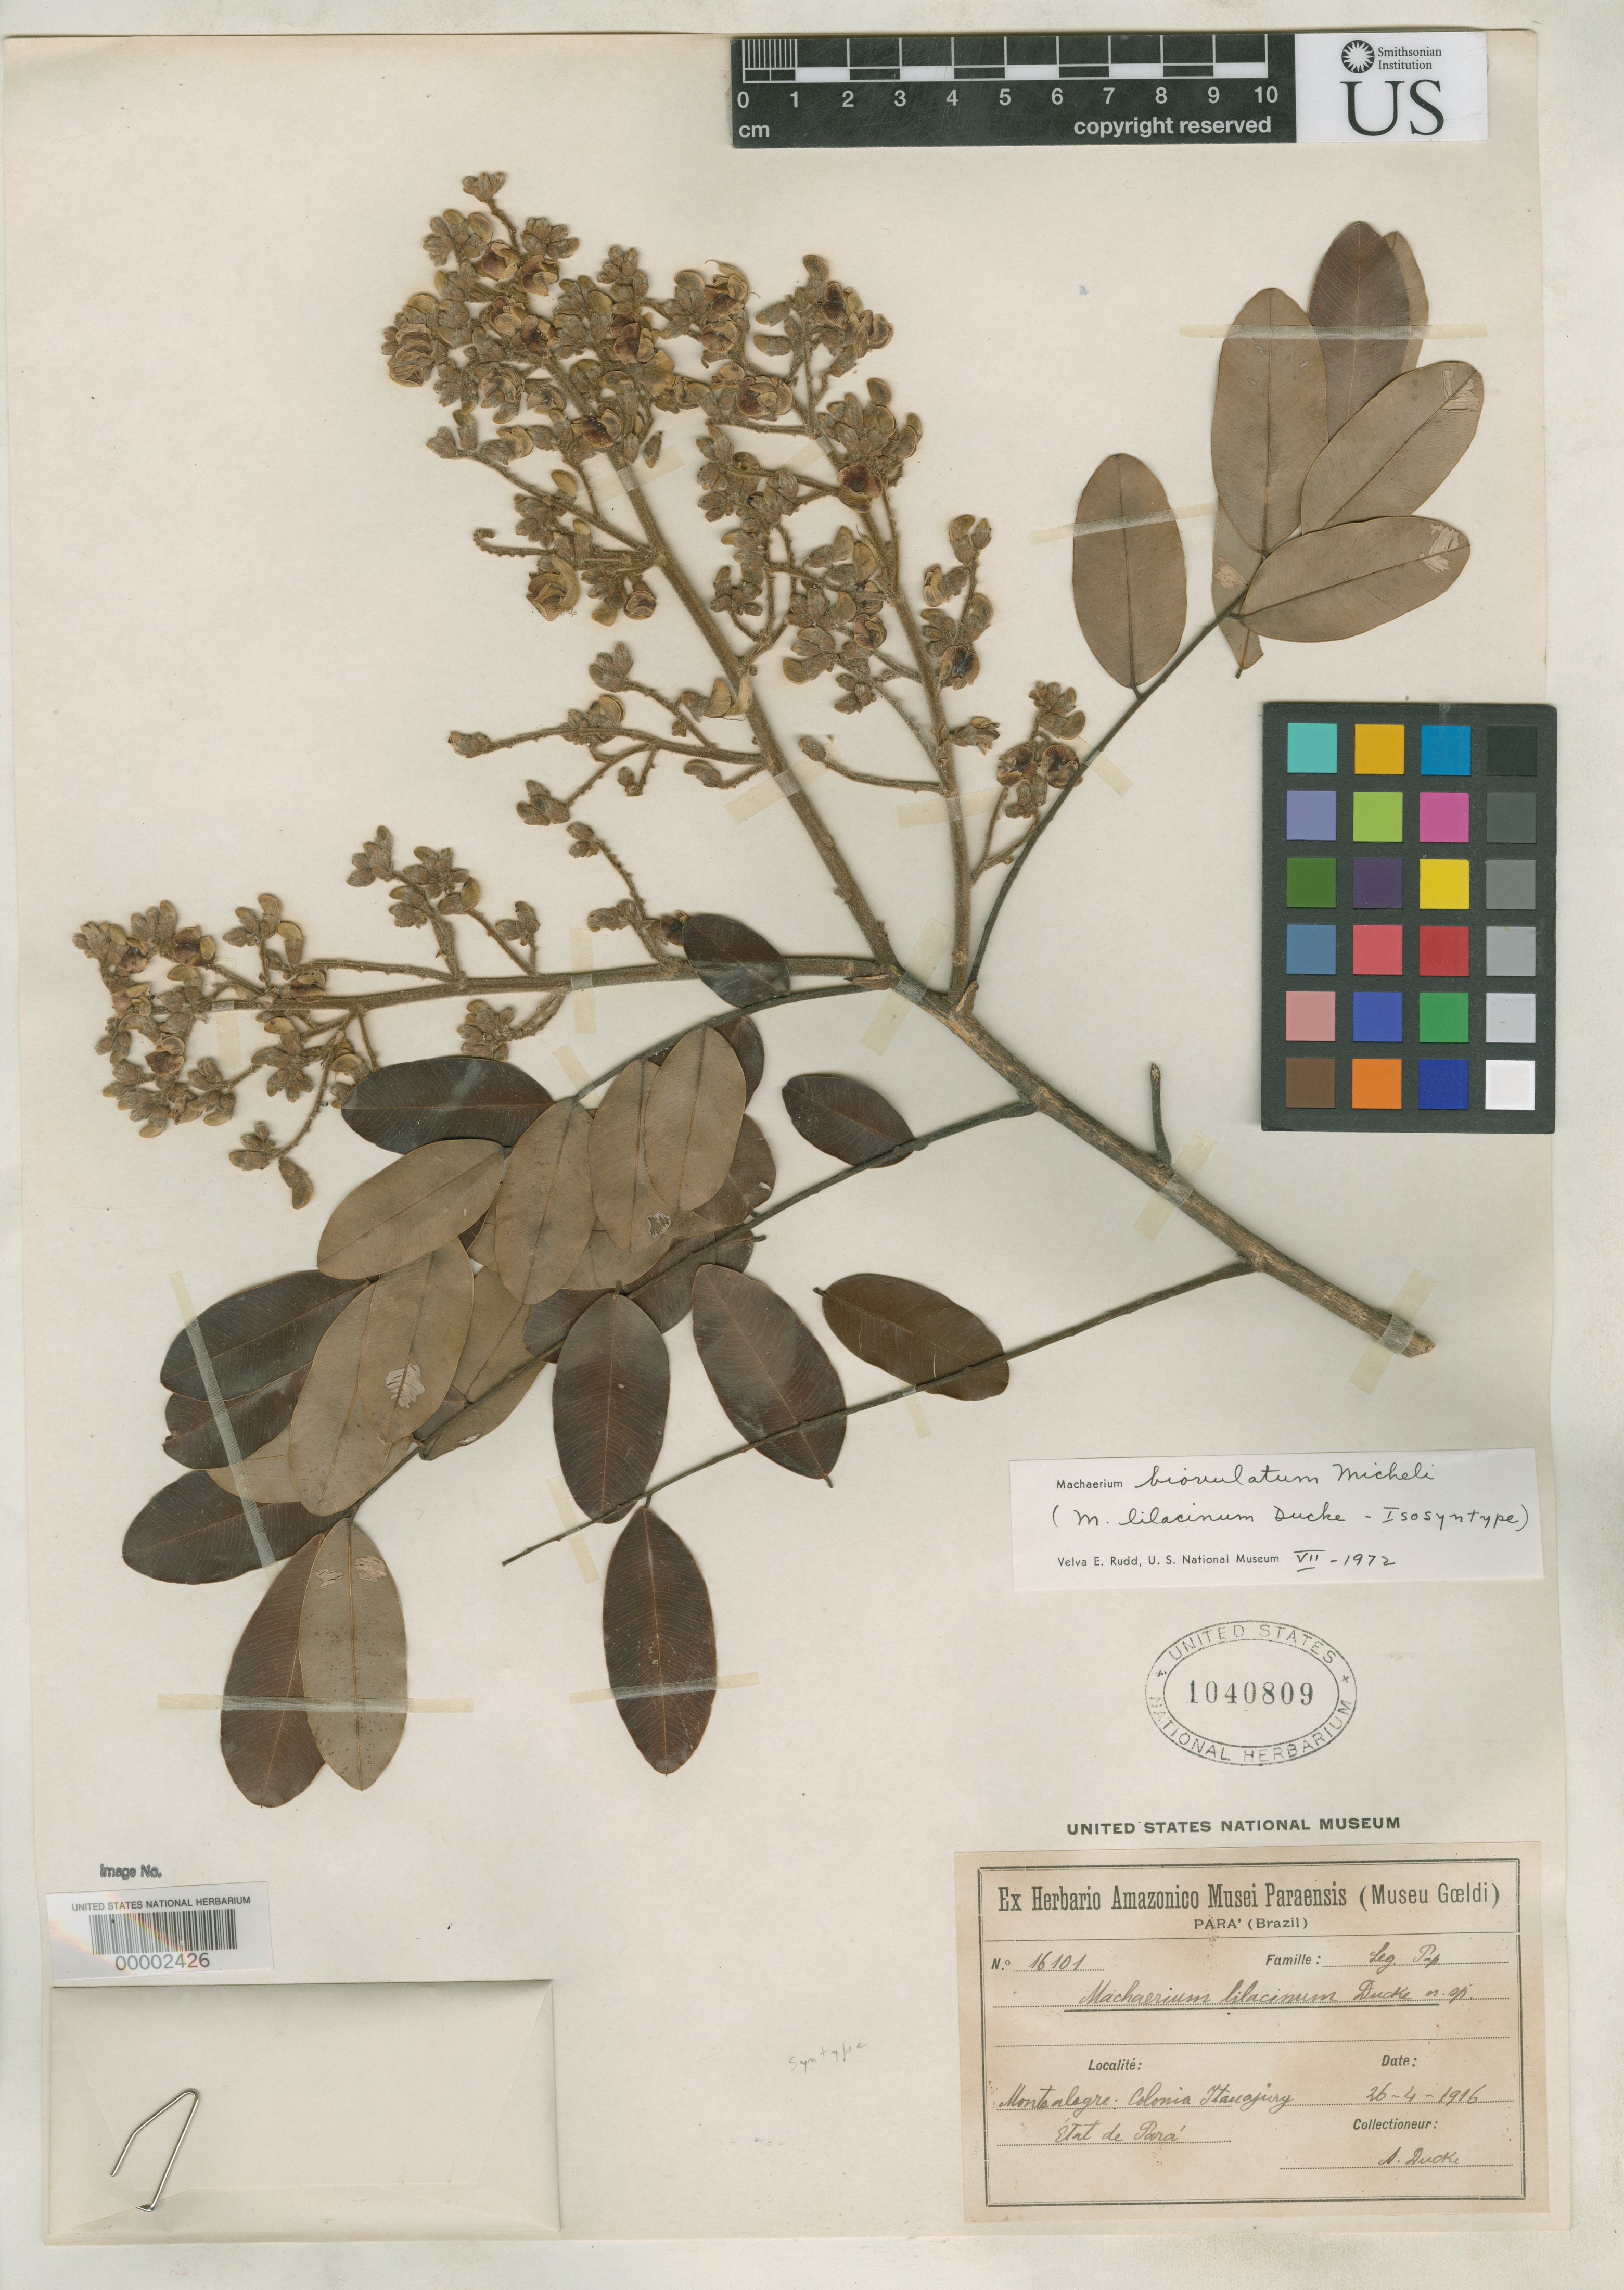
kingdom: Plantae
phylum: Tracheophyta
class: Magnoliopsida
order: Fabales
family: Fabaceae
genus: Machaerium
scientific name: Machaerium lilacinum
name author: Ducke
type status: Isosyntype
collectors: A. Ducke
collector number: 16101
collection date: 1916-04-26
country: Brazil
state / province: Pará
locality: Monte alegre: Colonia Itauajury. Etat de Pará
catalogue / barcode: US 1040809